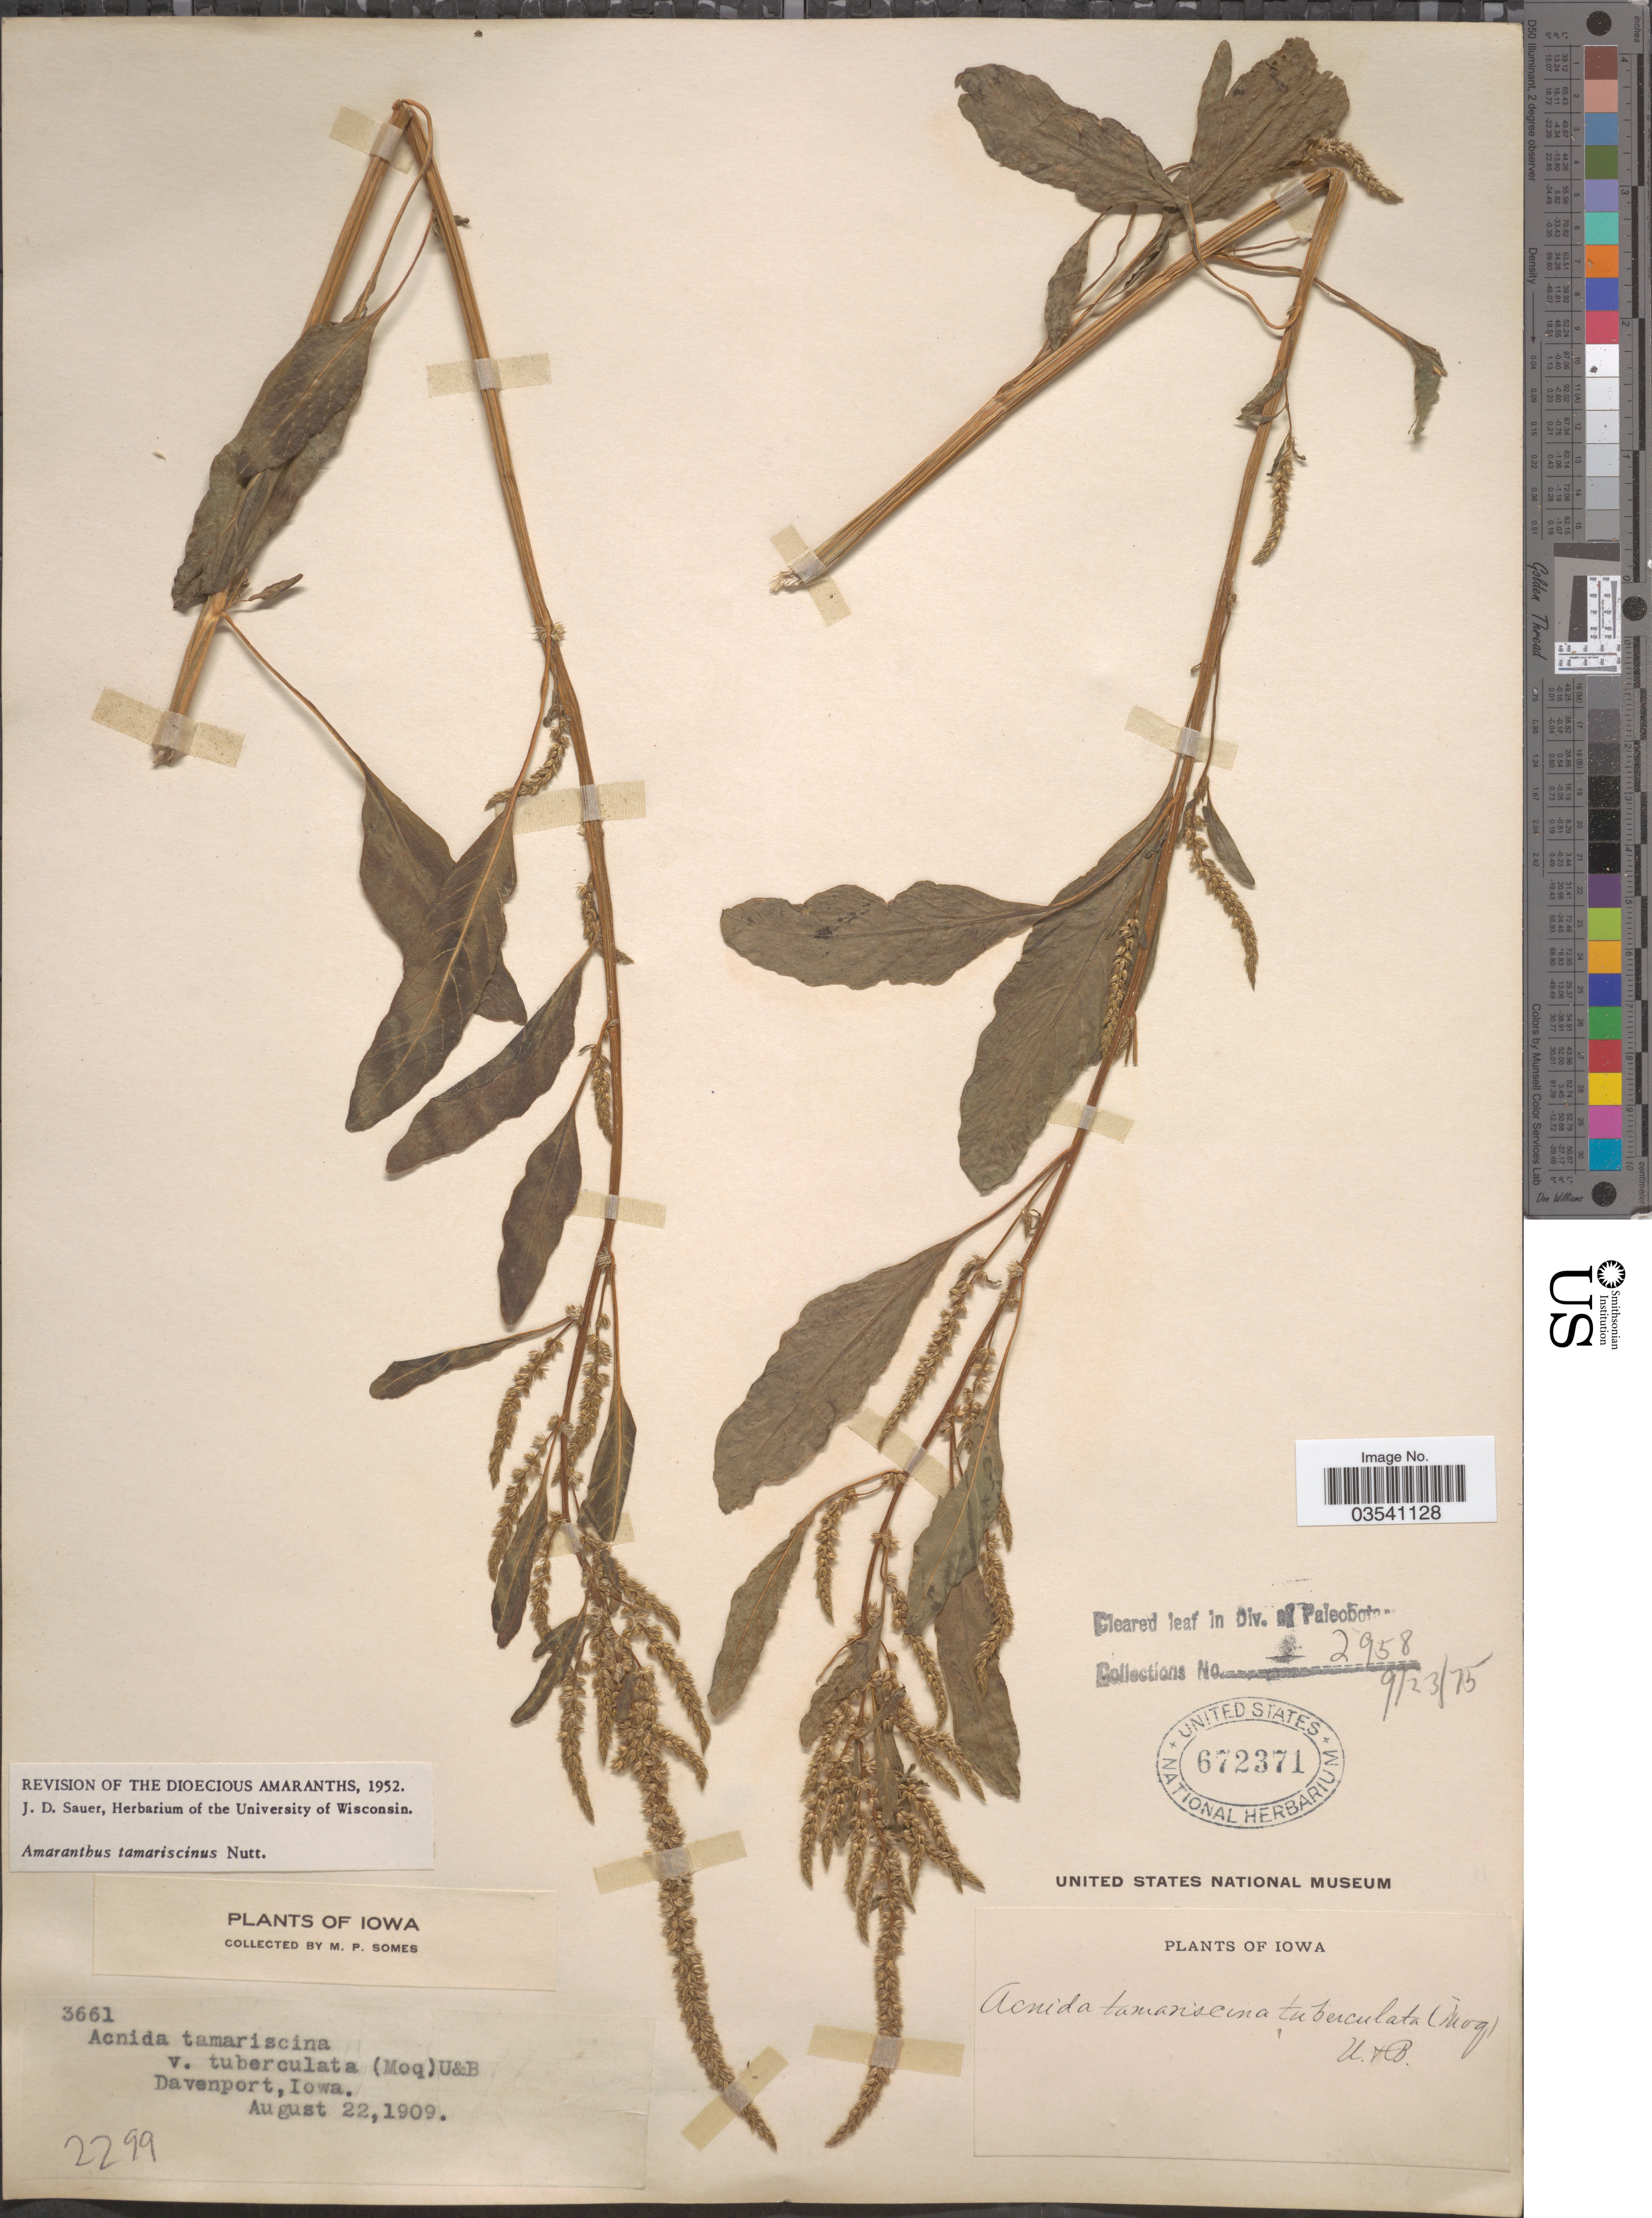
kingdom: Plantae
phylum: Tracheophyta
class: Magnoliopsida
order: Caryophyllales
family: Amaranthaceae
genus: Amaranthus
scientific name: Amaranthus tamariscinus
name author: Nutt.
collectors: M. Somes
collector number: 3661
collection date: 1909-08-22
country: United States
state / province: Iowa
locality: Davenport.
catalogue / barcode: US 672371